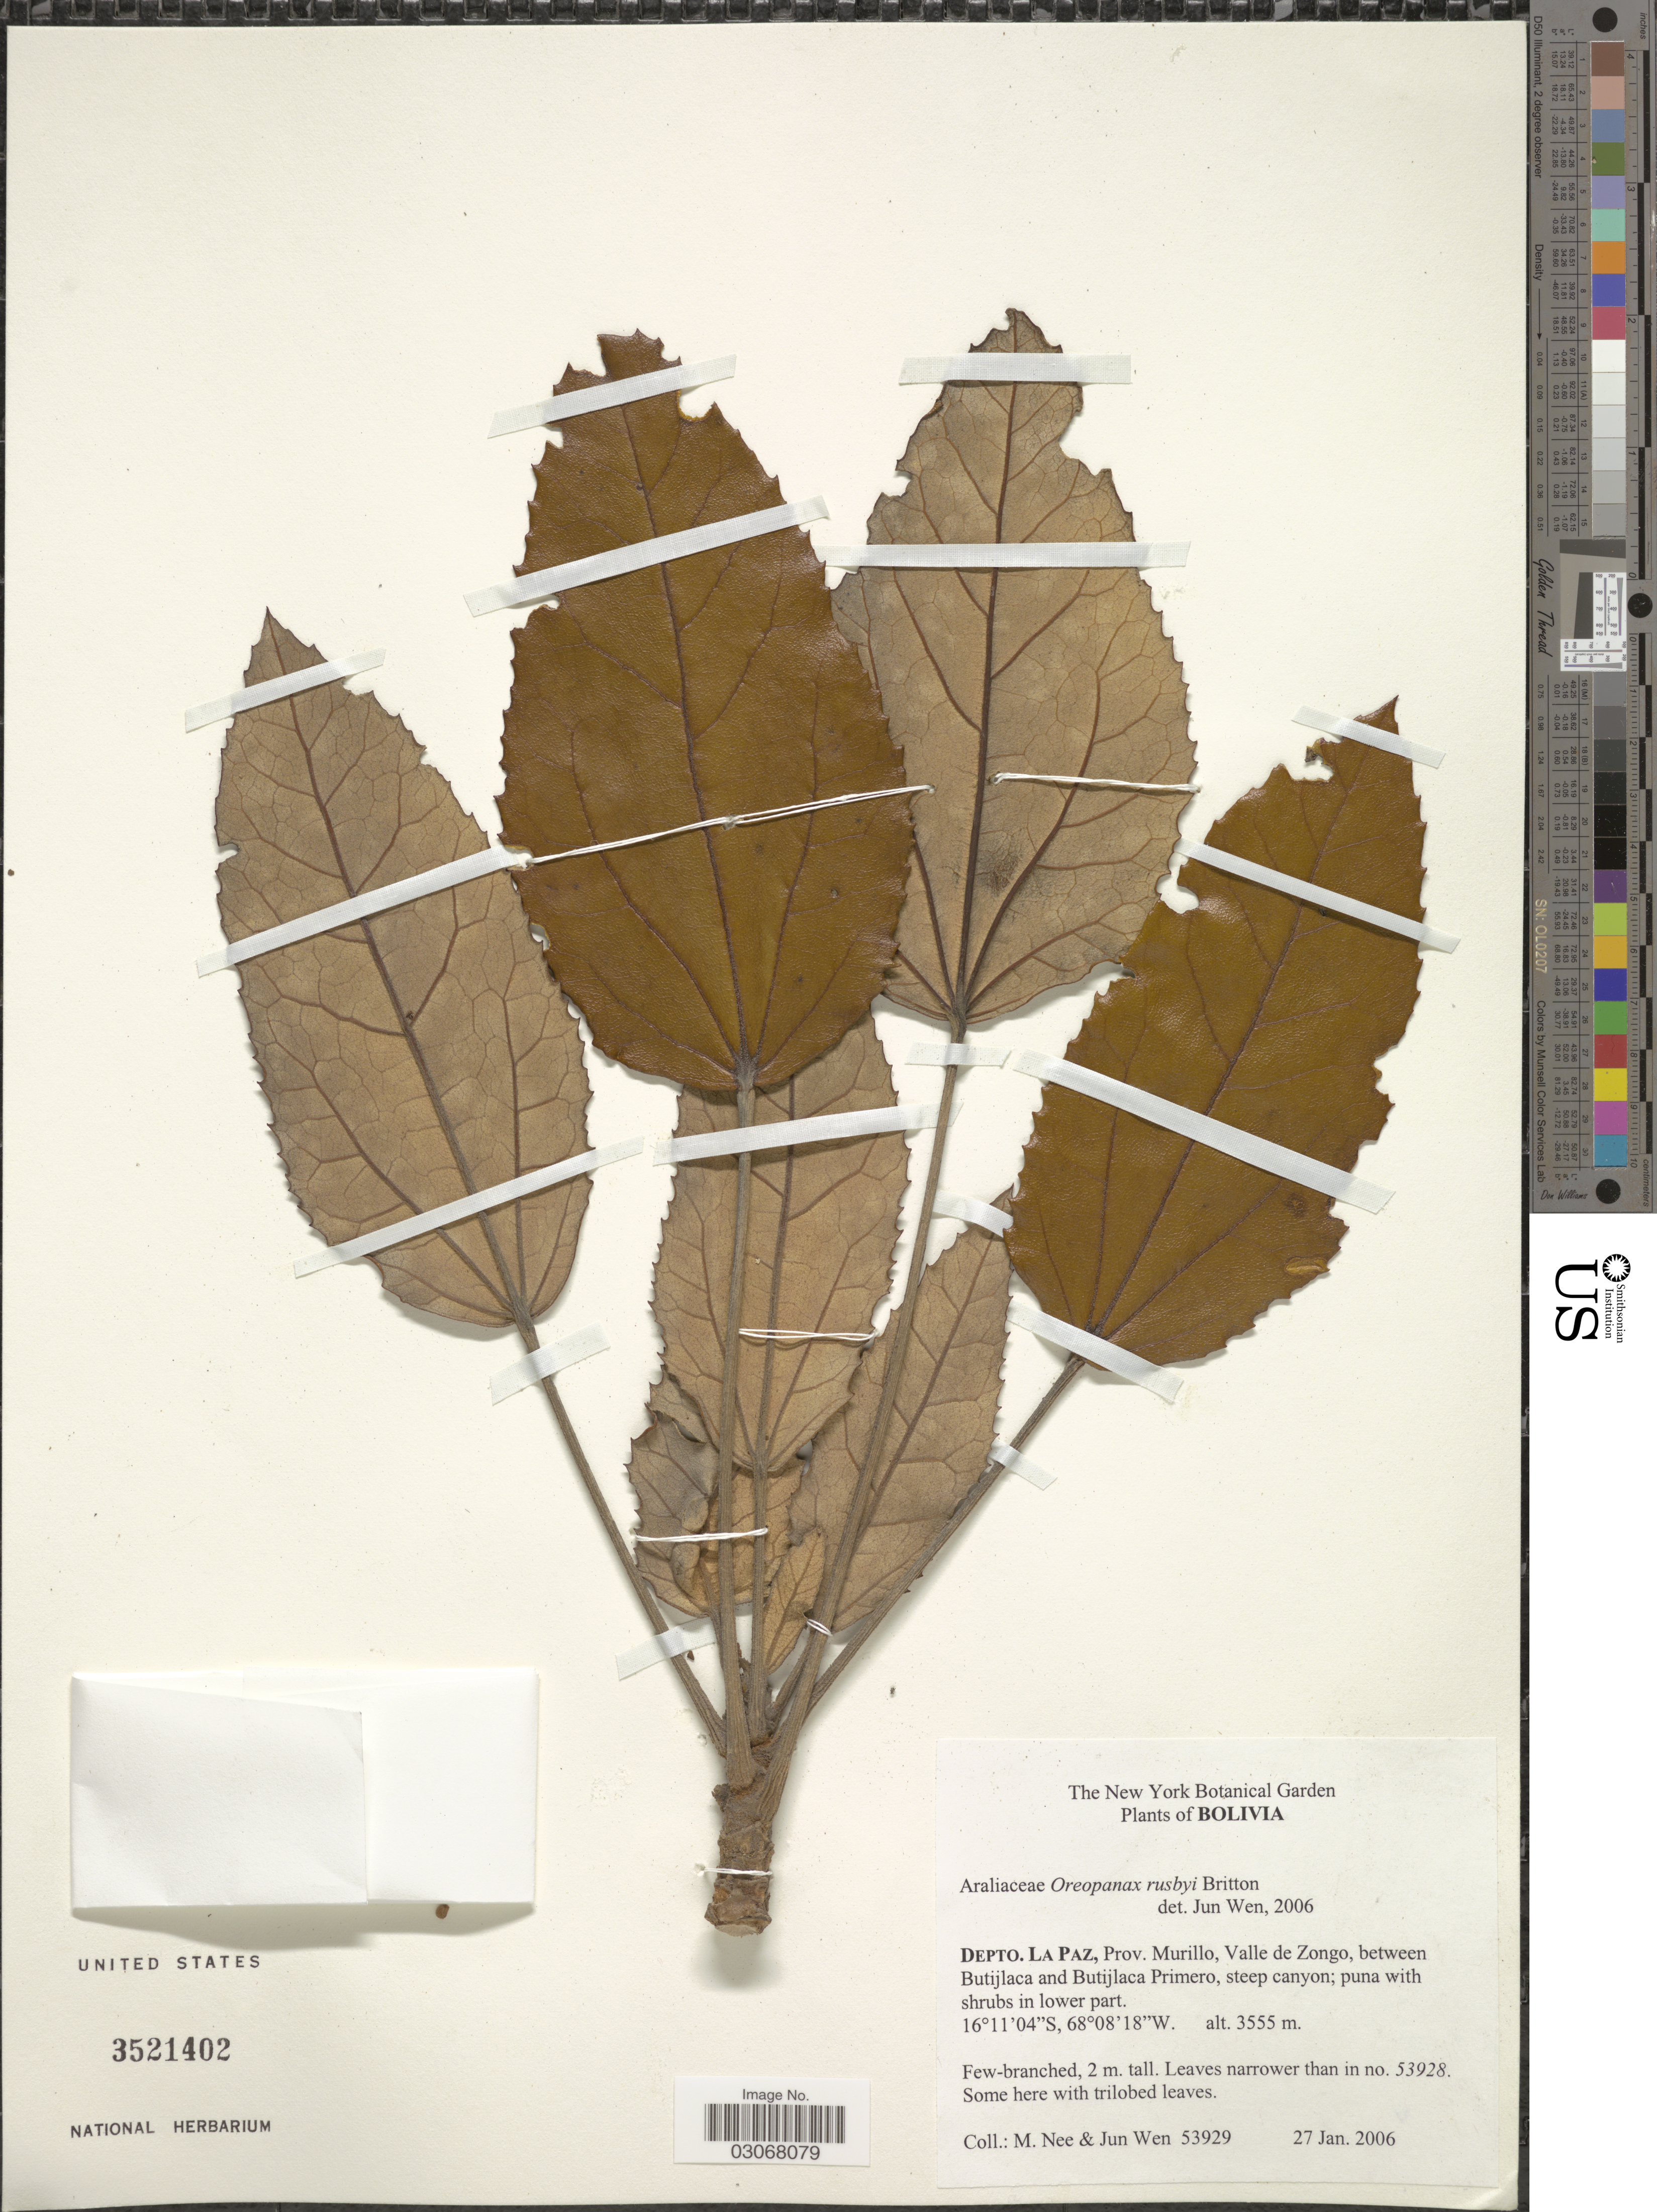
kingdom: Plantae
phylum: Tracheophyta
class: Magnoliopsida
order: Apiales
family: Araliaceae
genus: Oreopanax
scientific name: Oreopanax rusbyi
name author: Britton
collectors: M. Nee & J. Wen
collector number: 53929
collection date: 2006-01-27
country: Bolivia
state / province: La Paz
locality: Depto. La Paz, Prov. Murillo, Valle de Zongo, between Butijlaca and Butijlaca Primero.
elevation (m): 3555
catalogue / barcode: US 3521402